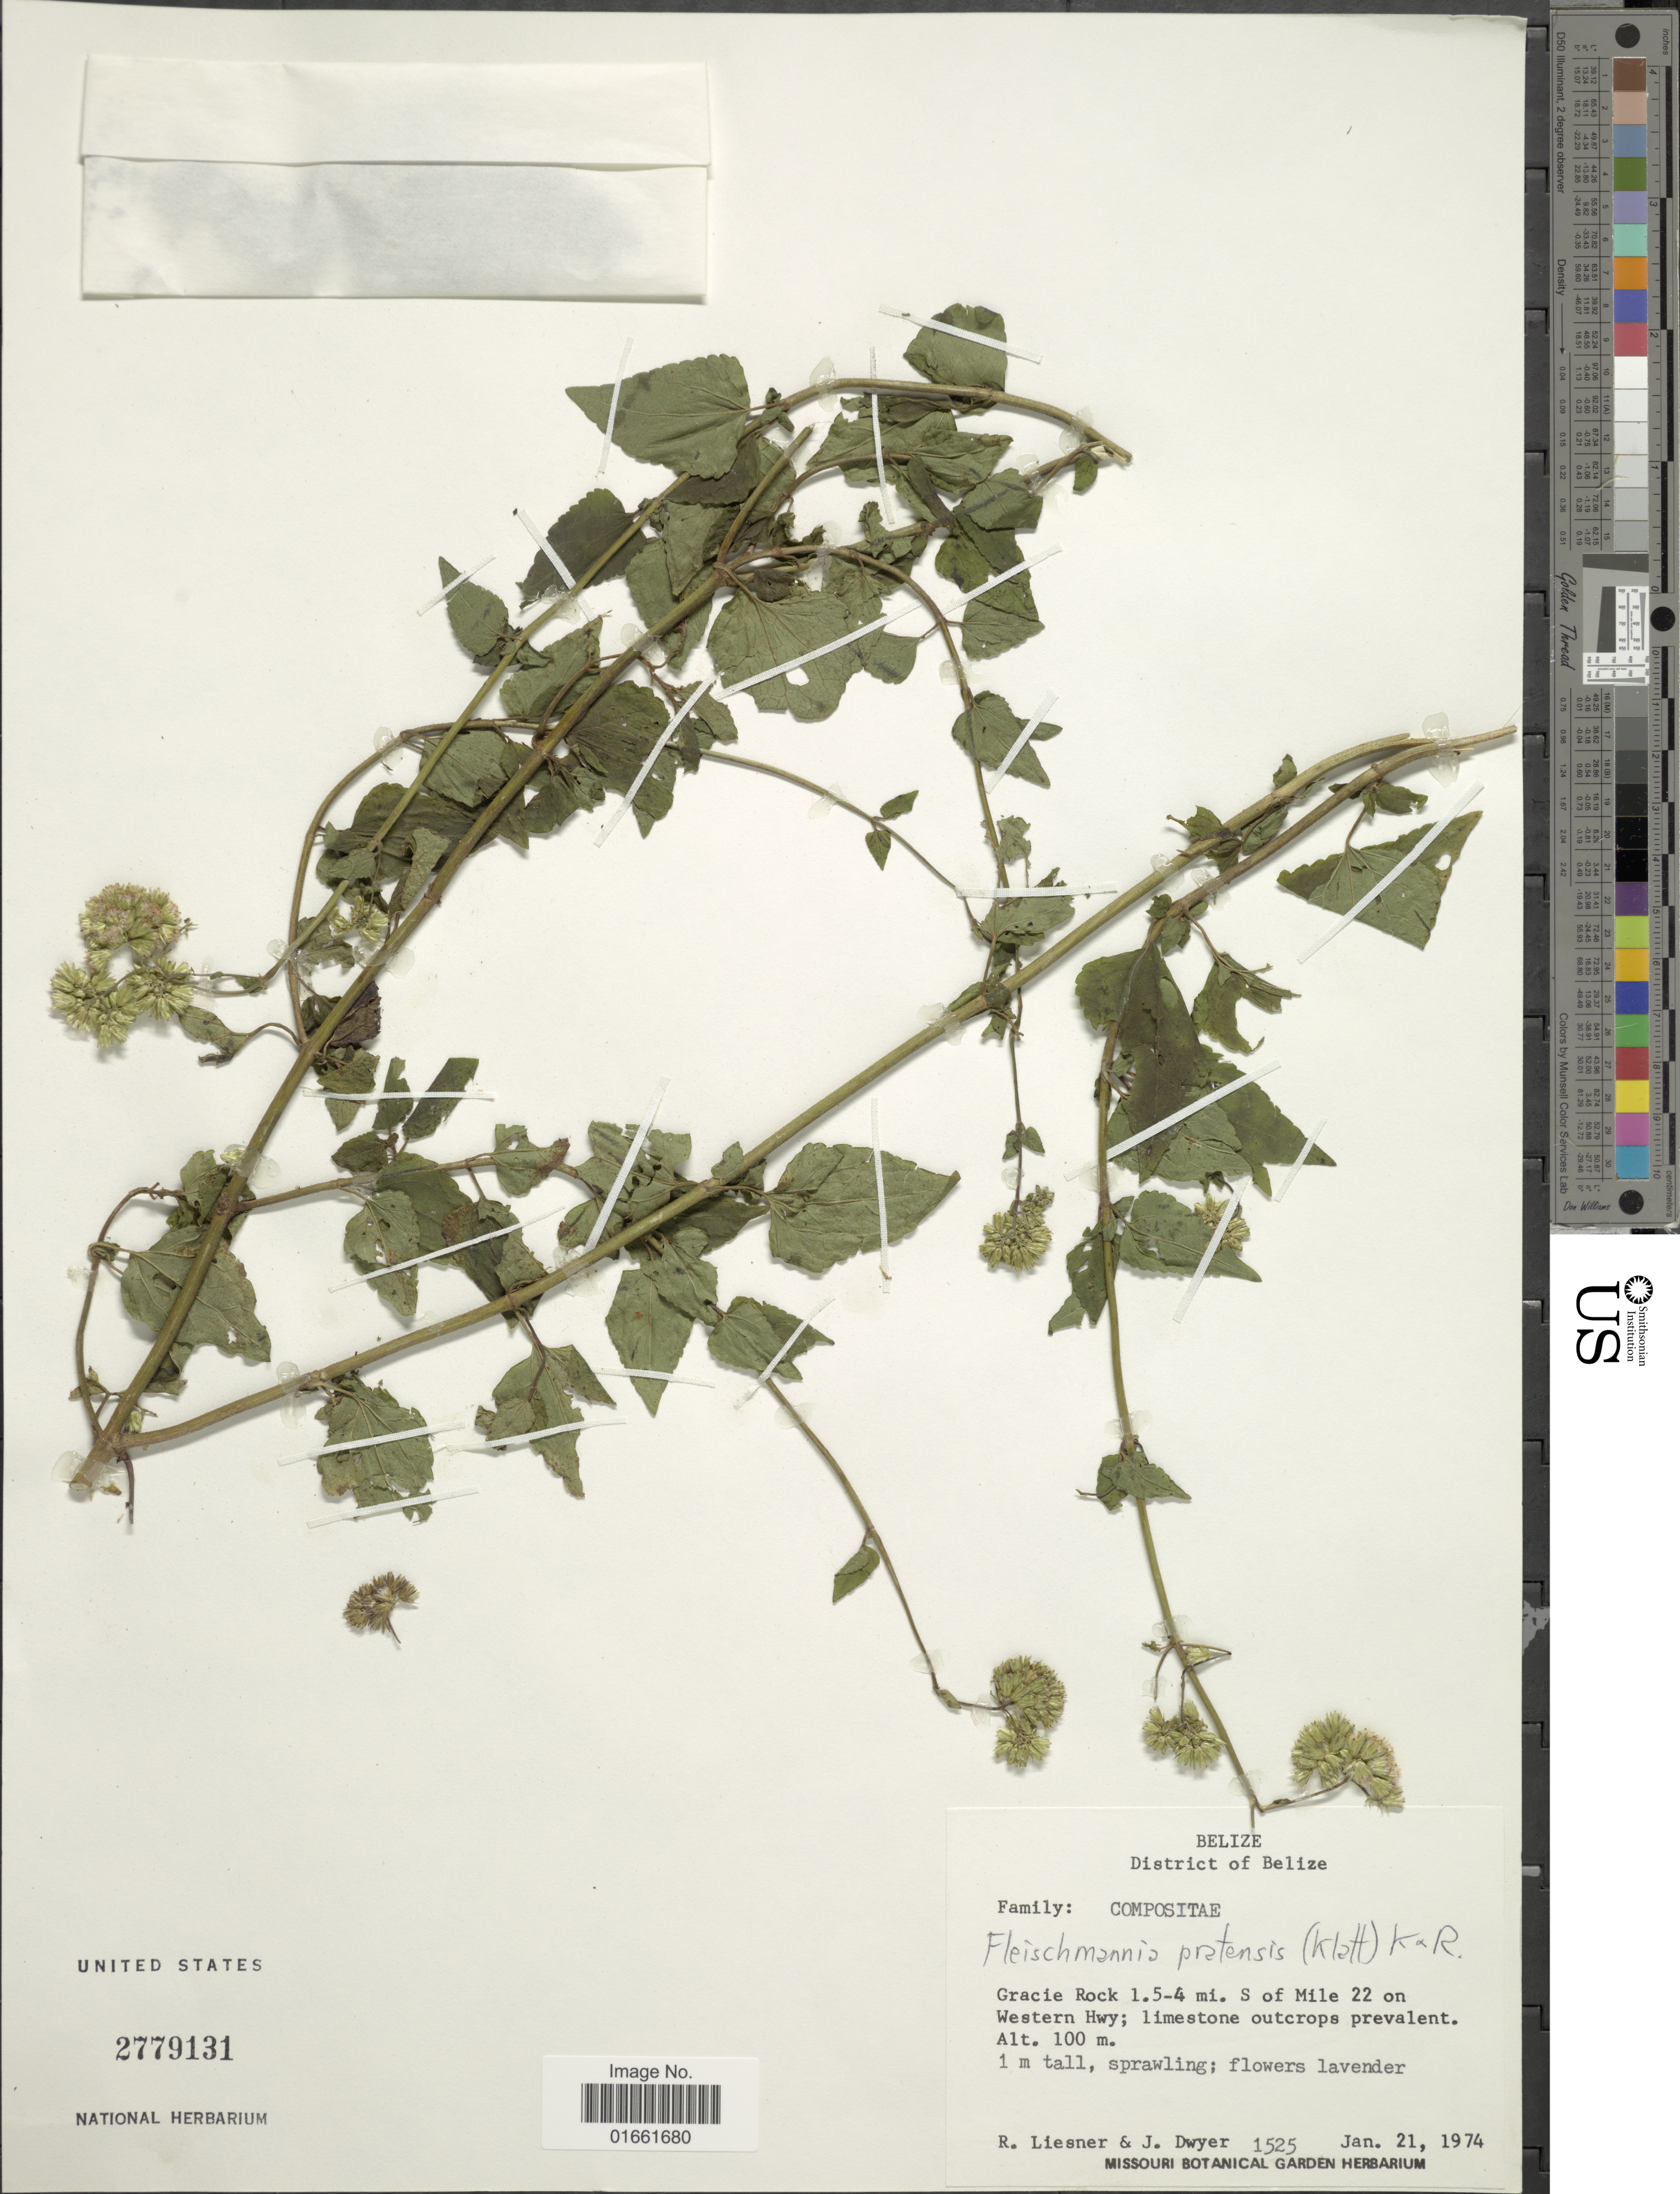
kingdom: Plantae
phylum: Tracheophyta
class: Magnoliopsida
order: Asterales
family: Asteraceae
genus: Fleischmannia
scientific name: Fleischmannia pratensis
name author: (Klatt) R.M. King & H. Rob.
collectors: R. Lienser & J. Dwyer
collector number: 1525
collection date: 1974-01-21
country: Belize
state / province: Belize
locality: Gracie Rock 1.5 - 4 mi S of Mile 22 on Western Hwy.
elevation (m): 100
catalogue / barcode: US 2779131